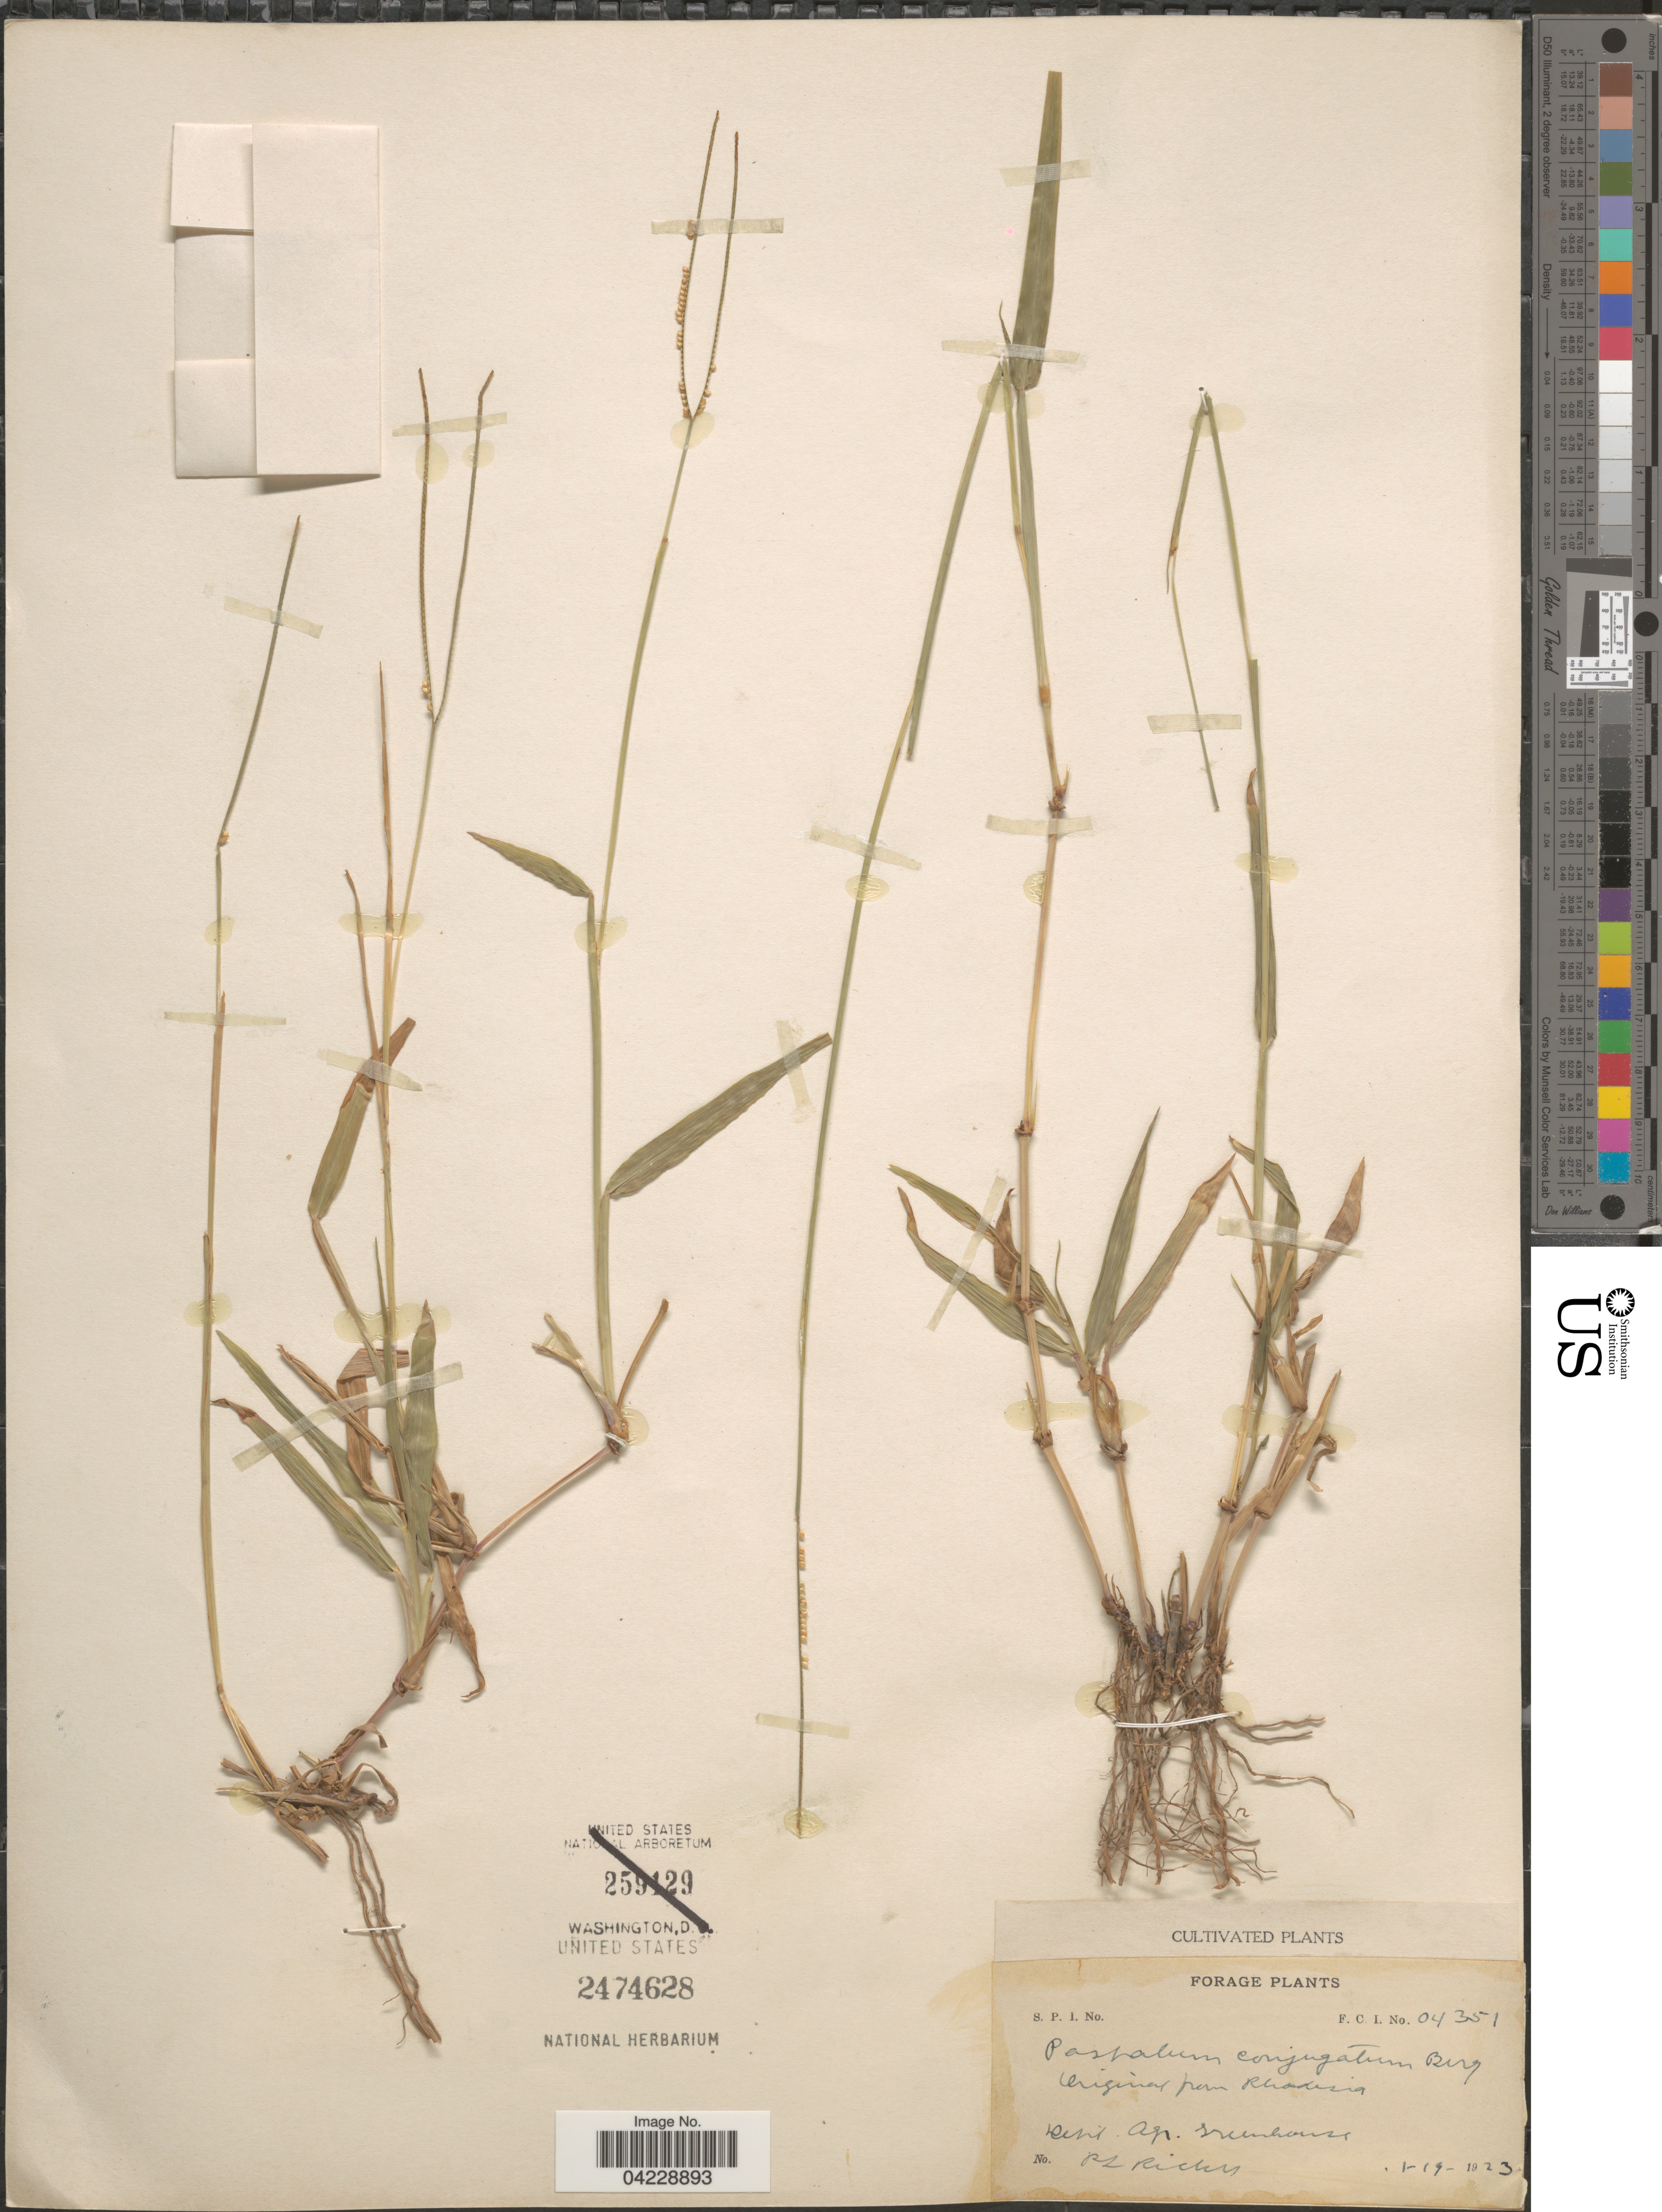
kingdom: Plantae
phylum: Tracheophyta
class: Liliopsida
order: Poales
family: Poaceae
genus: Paspalum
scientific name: Paspalum conjugatum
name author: P.J. Bergius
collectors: P. Ricker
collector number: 04351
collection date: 1923-01-19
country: United States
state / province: District of Columbia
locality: Dept. Agr. Greenhouse.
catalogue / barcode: US 2474628